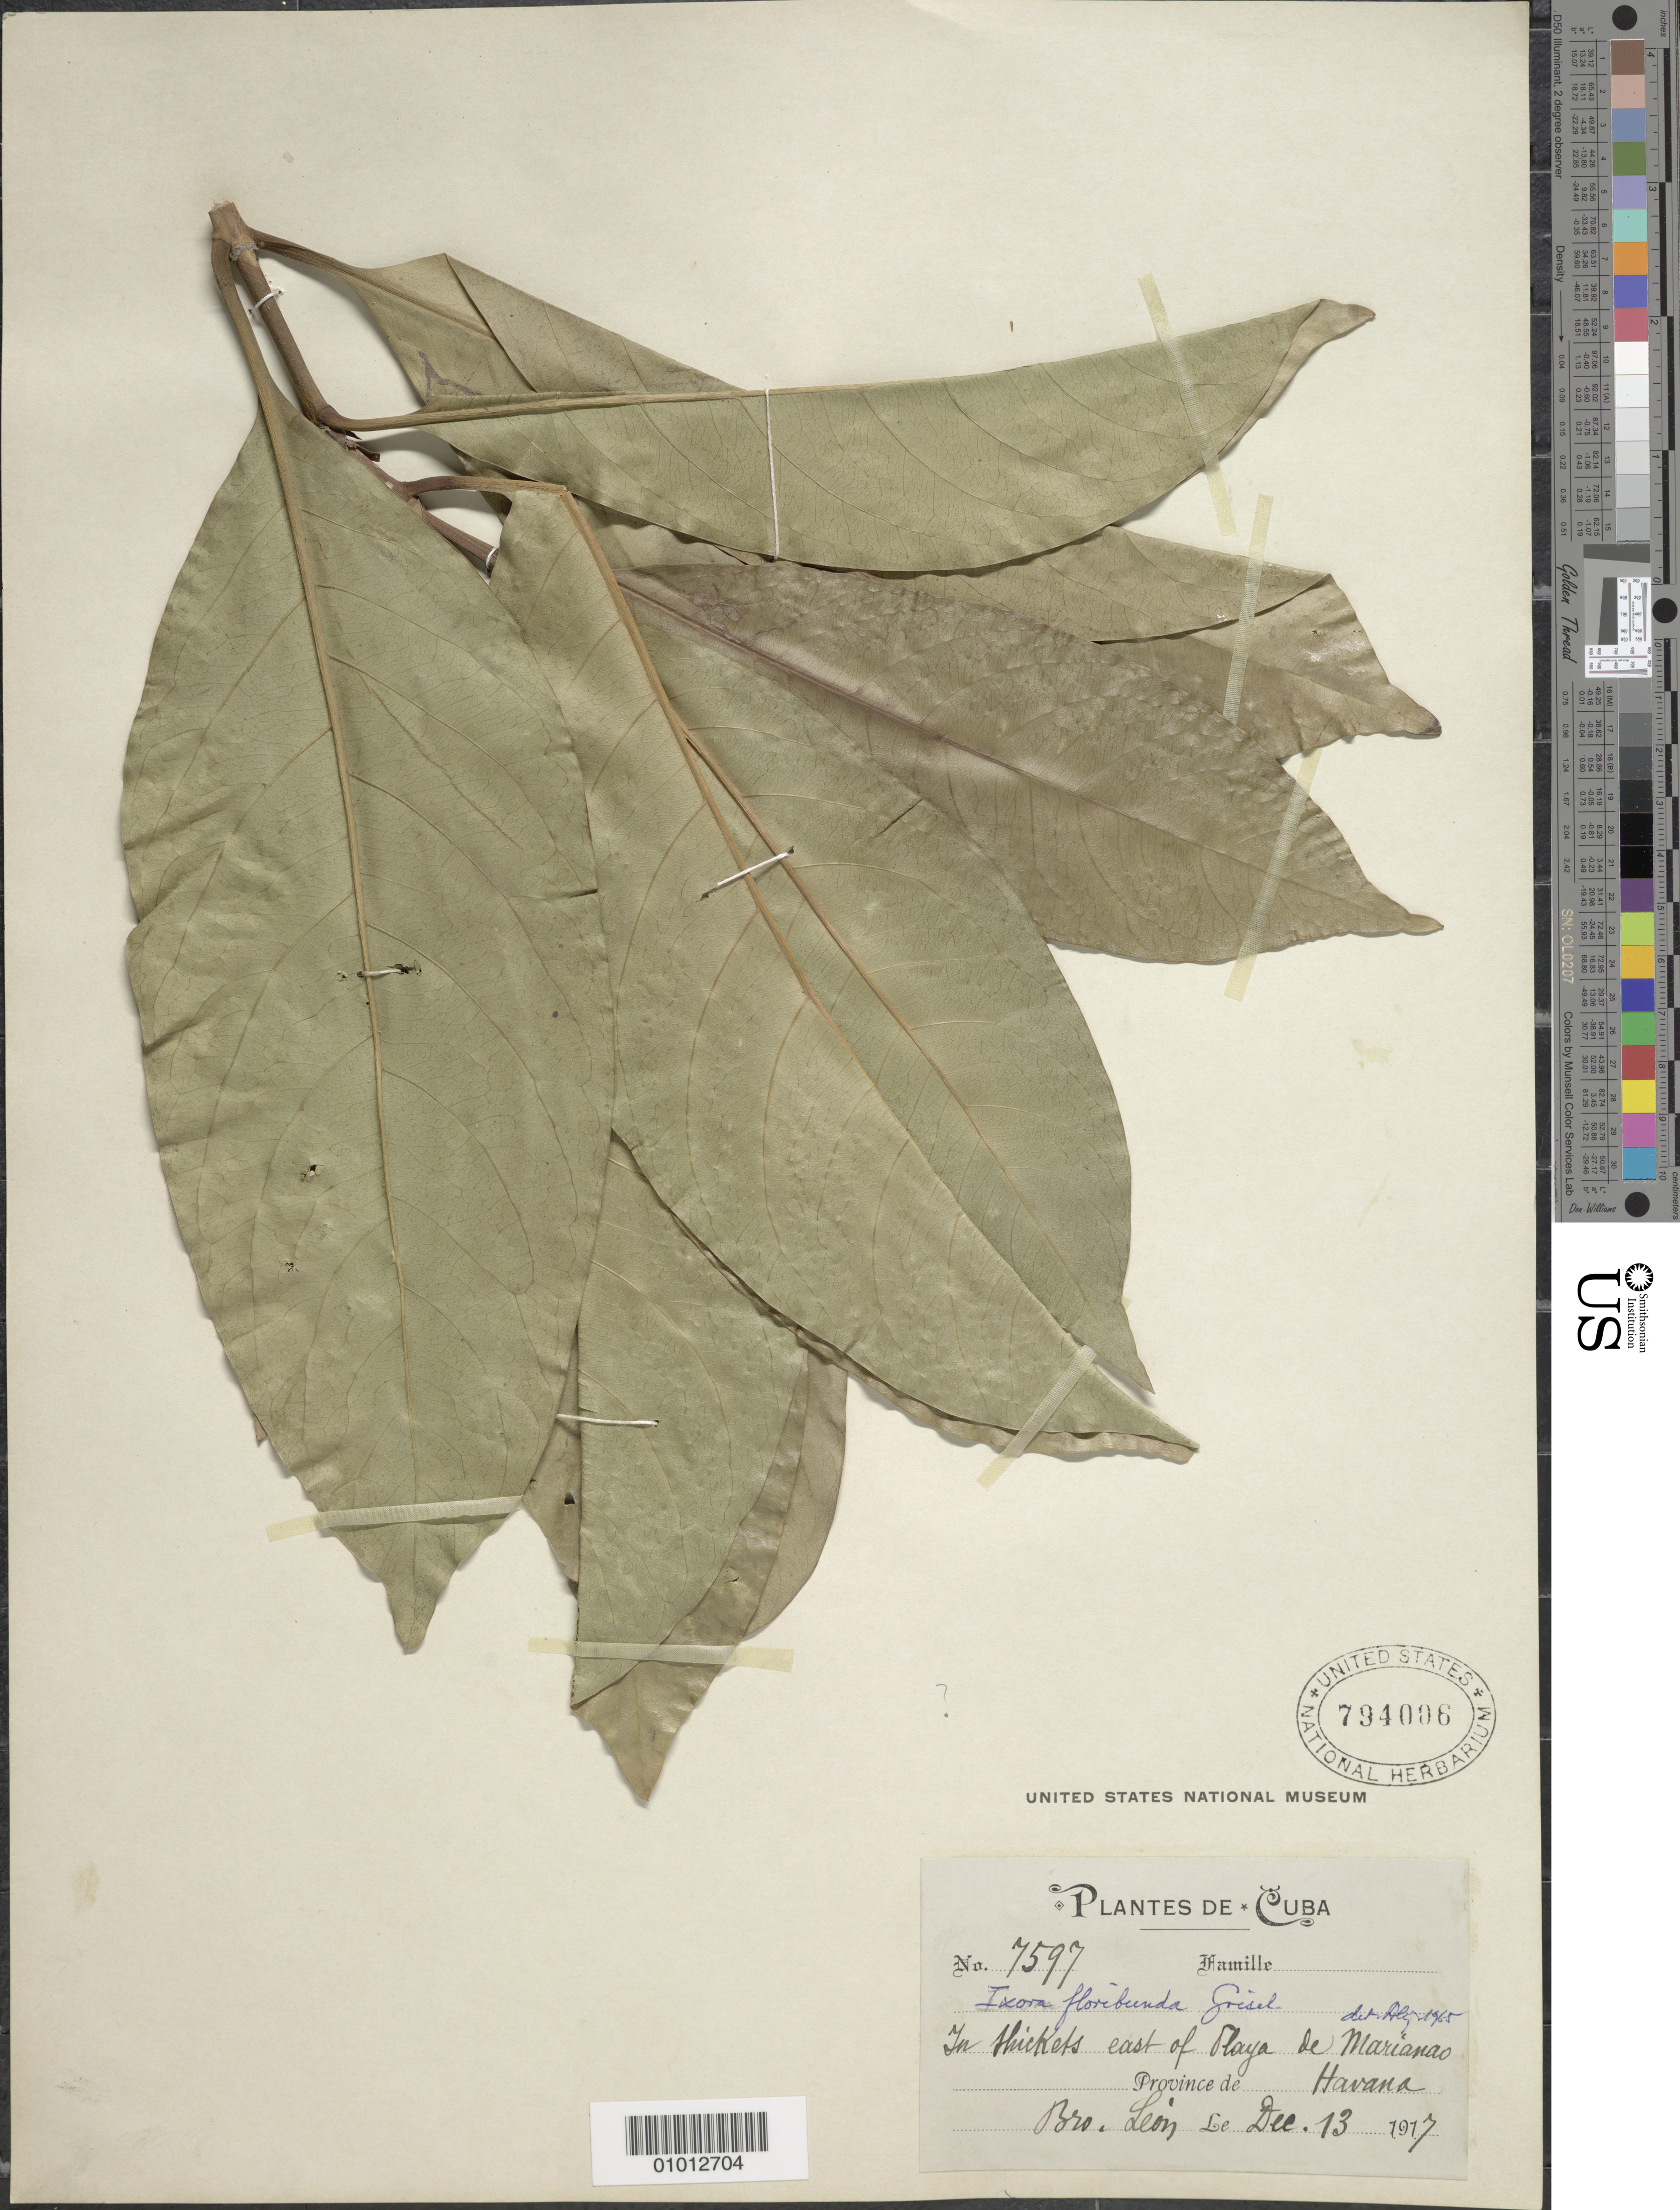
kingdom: Plantae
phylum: Tracheophyta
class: Magnoliopsida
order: Gentianales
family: Rubiaceae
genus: Ixora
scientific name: Ixora floribunda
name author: (A. Rich.) Griseb.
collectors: Bro. León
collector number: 7597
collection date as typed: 13 Dec 1917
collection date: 1917-12-13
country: Cuba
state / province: La Habana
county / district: Municipio Playa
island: Cuba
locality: East of Playa de Marianao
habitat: In thickets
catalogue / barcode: US 794006